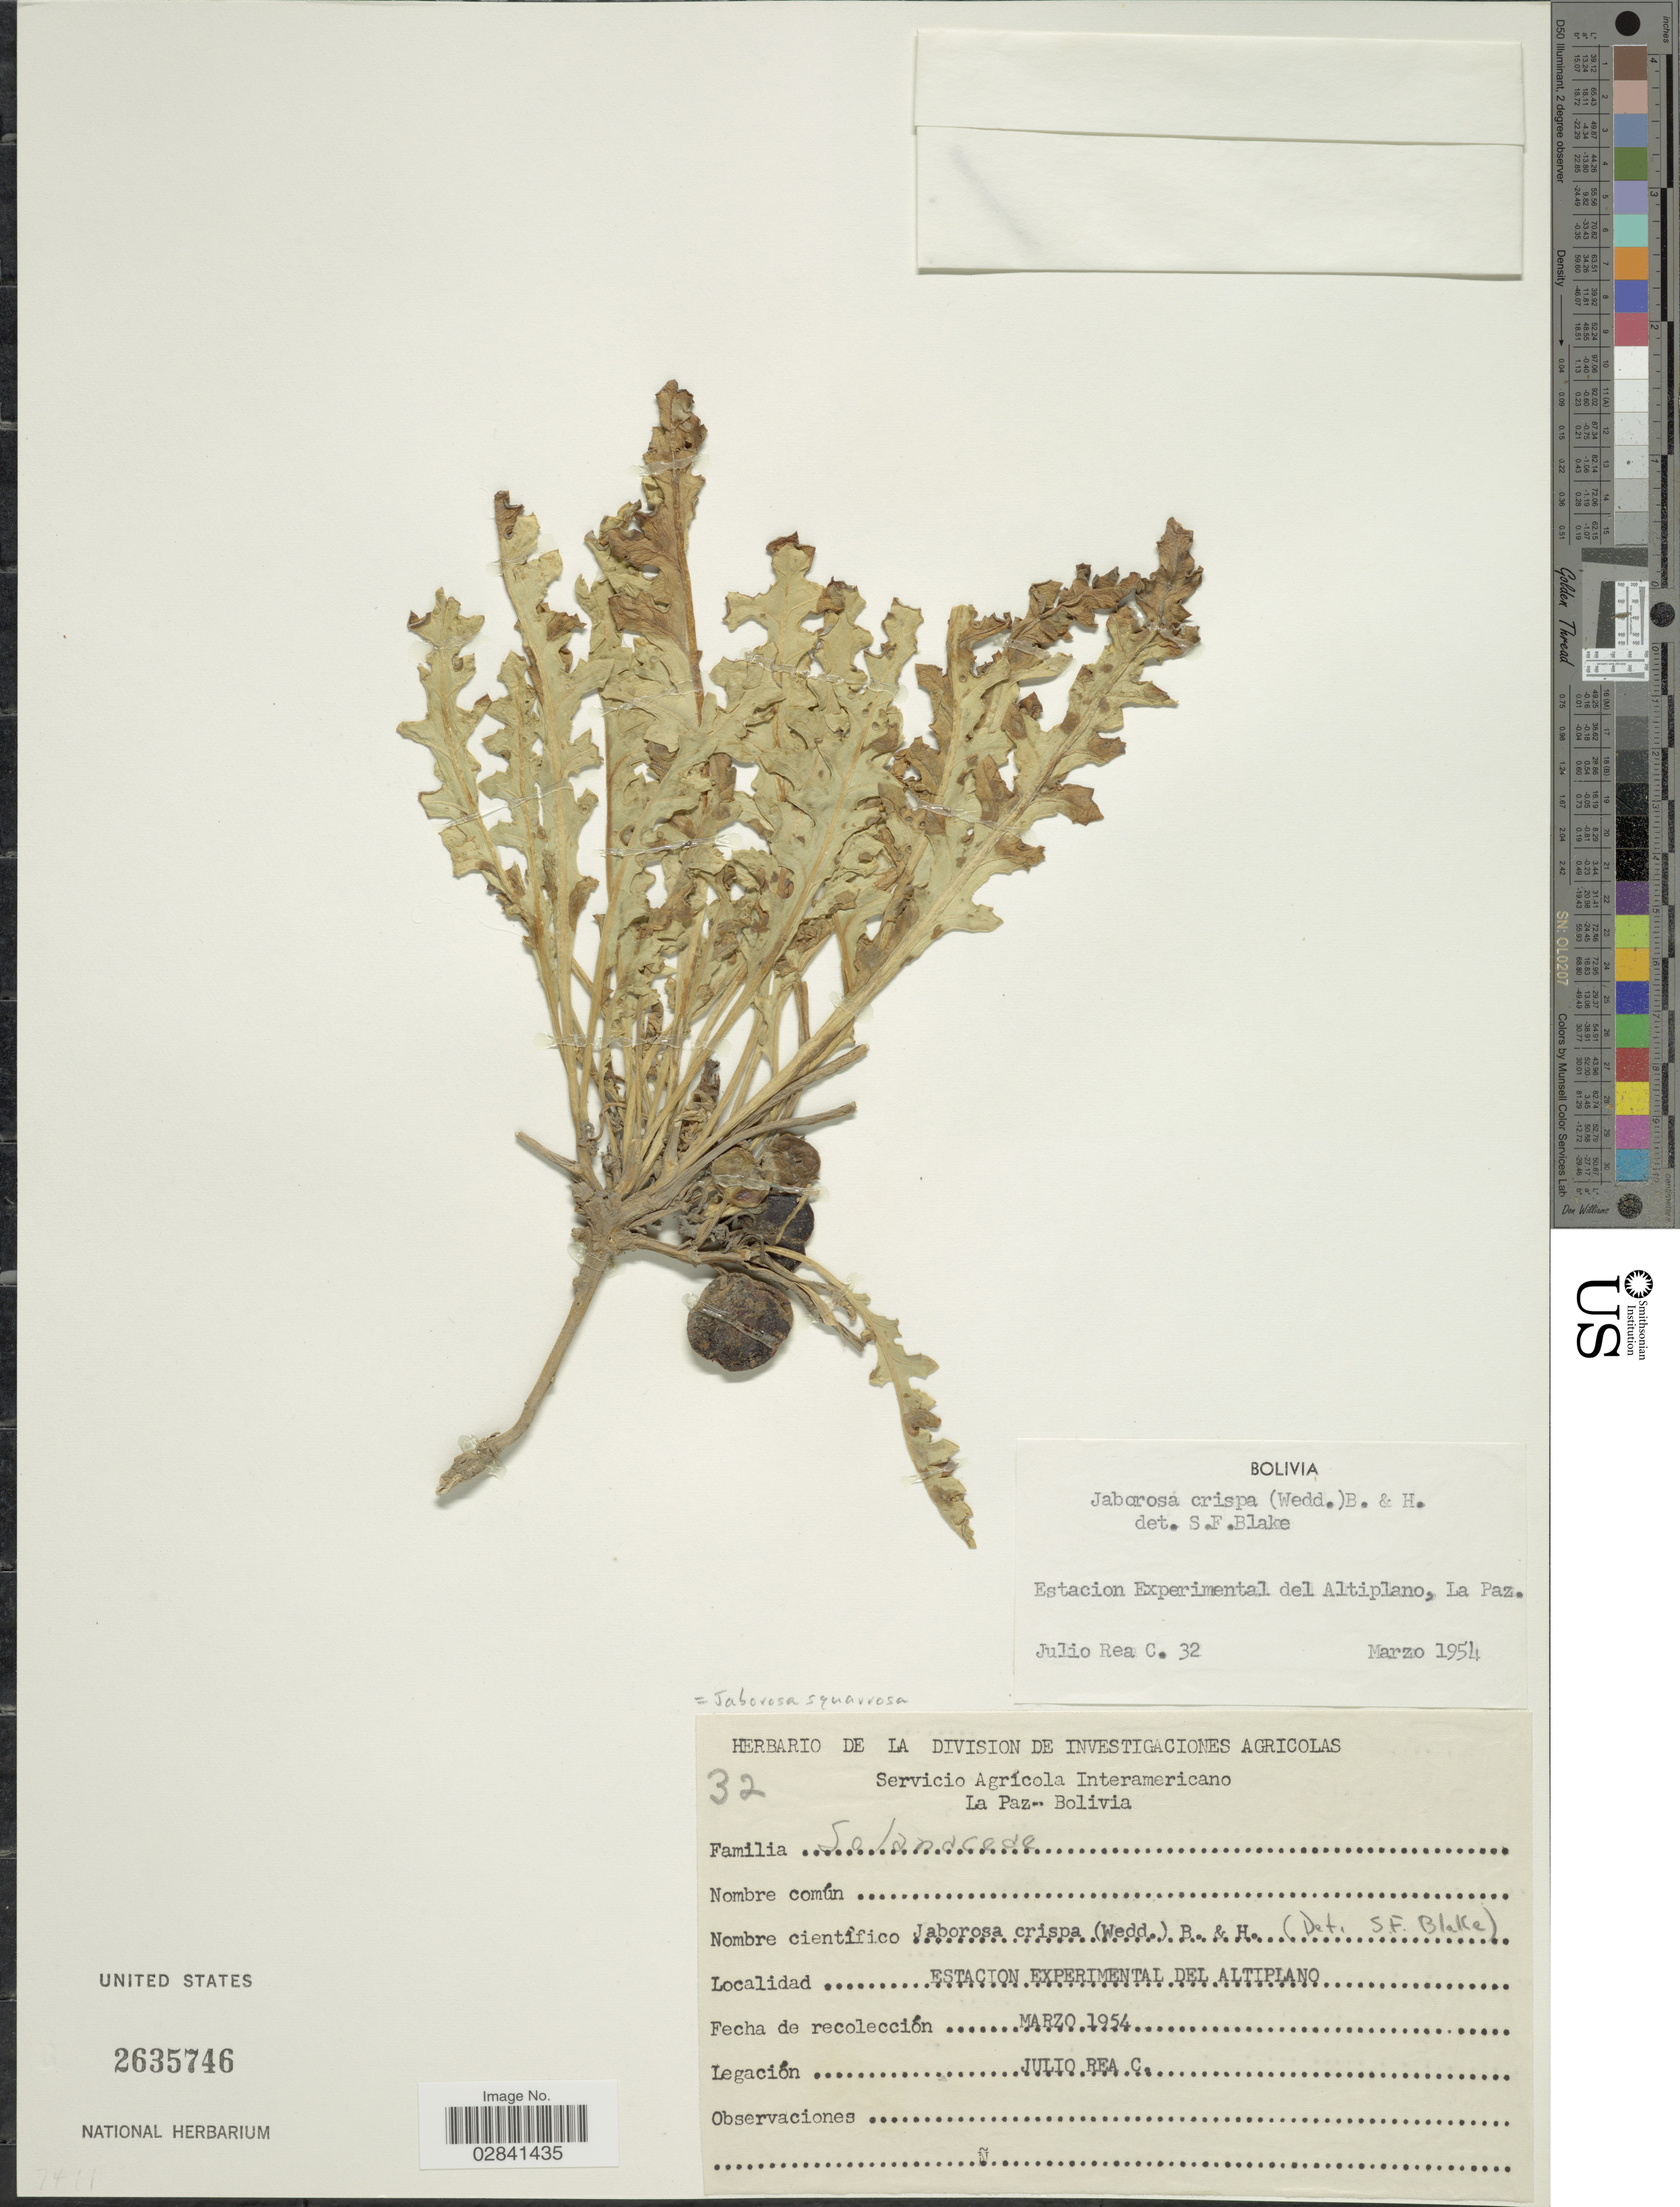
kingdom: Plantae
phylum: Tracheophyta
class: Magnoliopsida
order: Solanales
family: Solanaceae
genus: Jaborosa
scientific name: Jaborosa squarrosa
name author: (Miers) Hunz. & Barboza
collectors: J. Rea C.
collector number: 32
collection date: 1954-03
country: Bolivia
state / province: La Paz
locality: Estacion Experimental del Altiplano.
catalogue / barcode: US 2635746